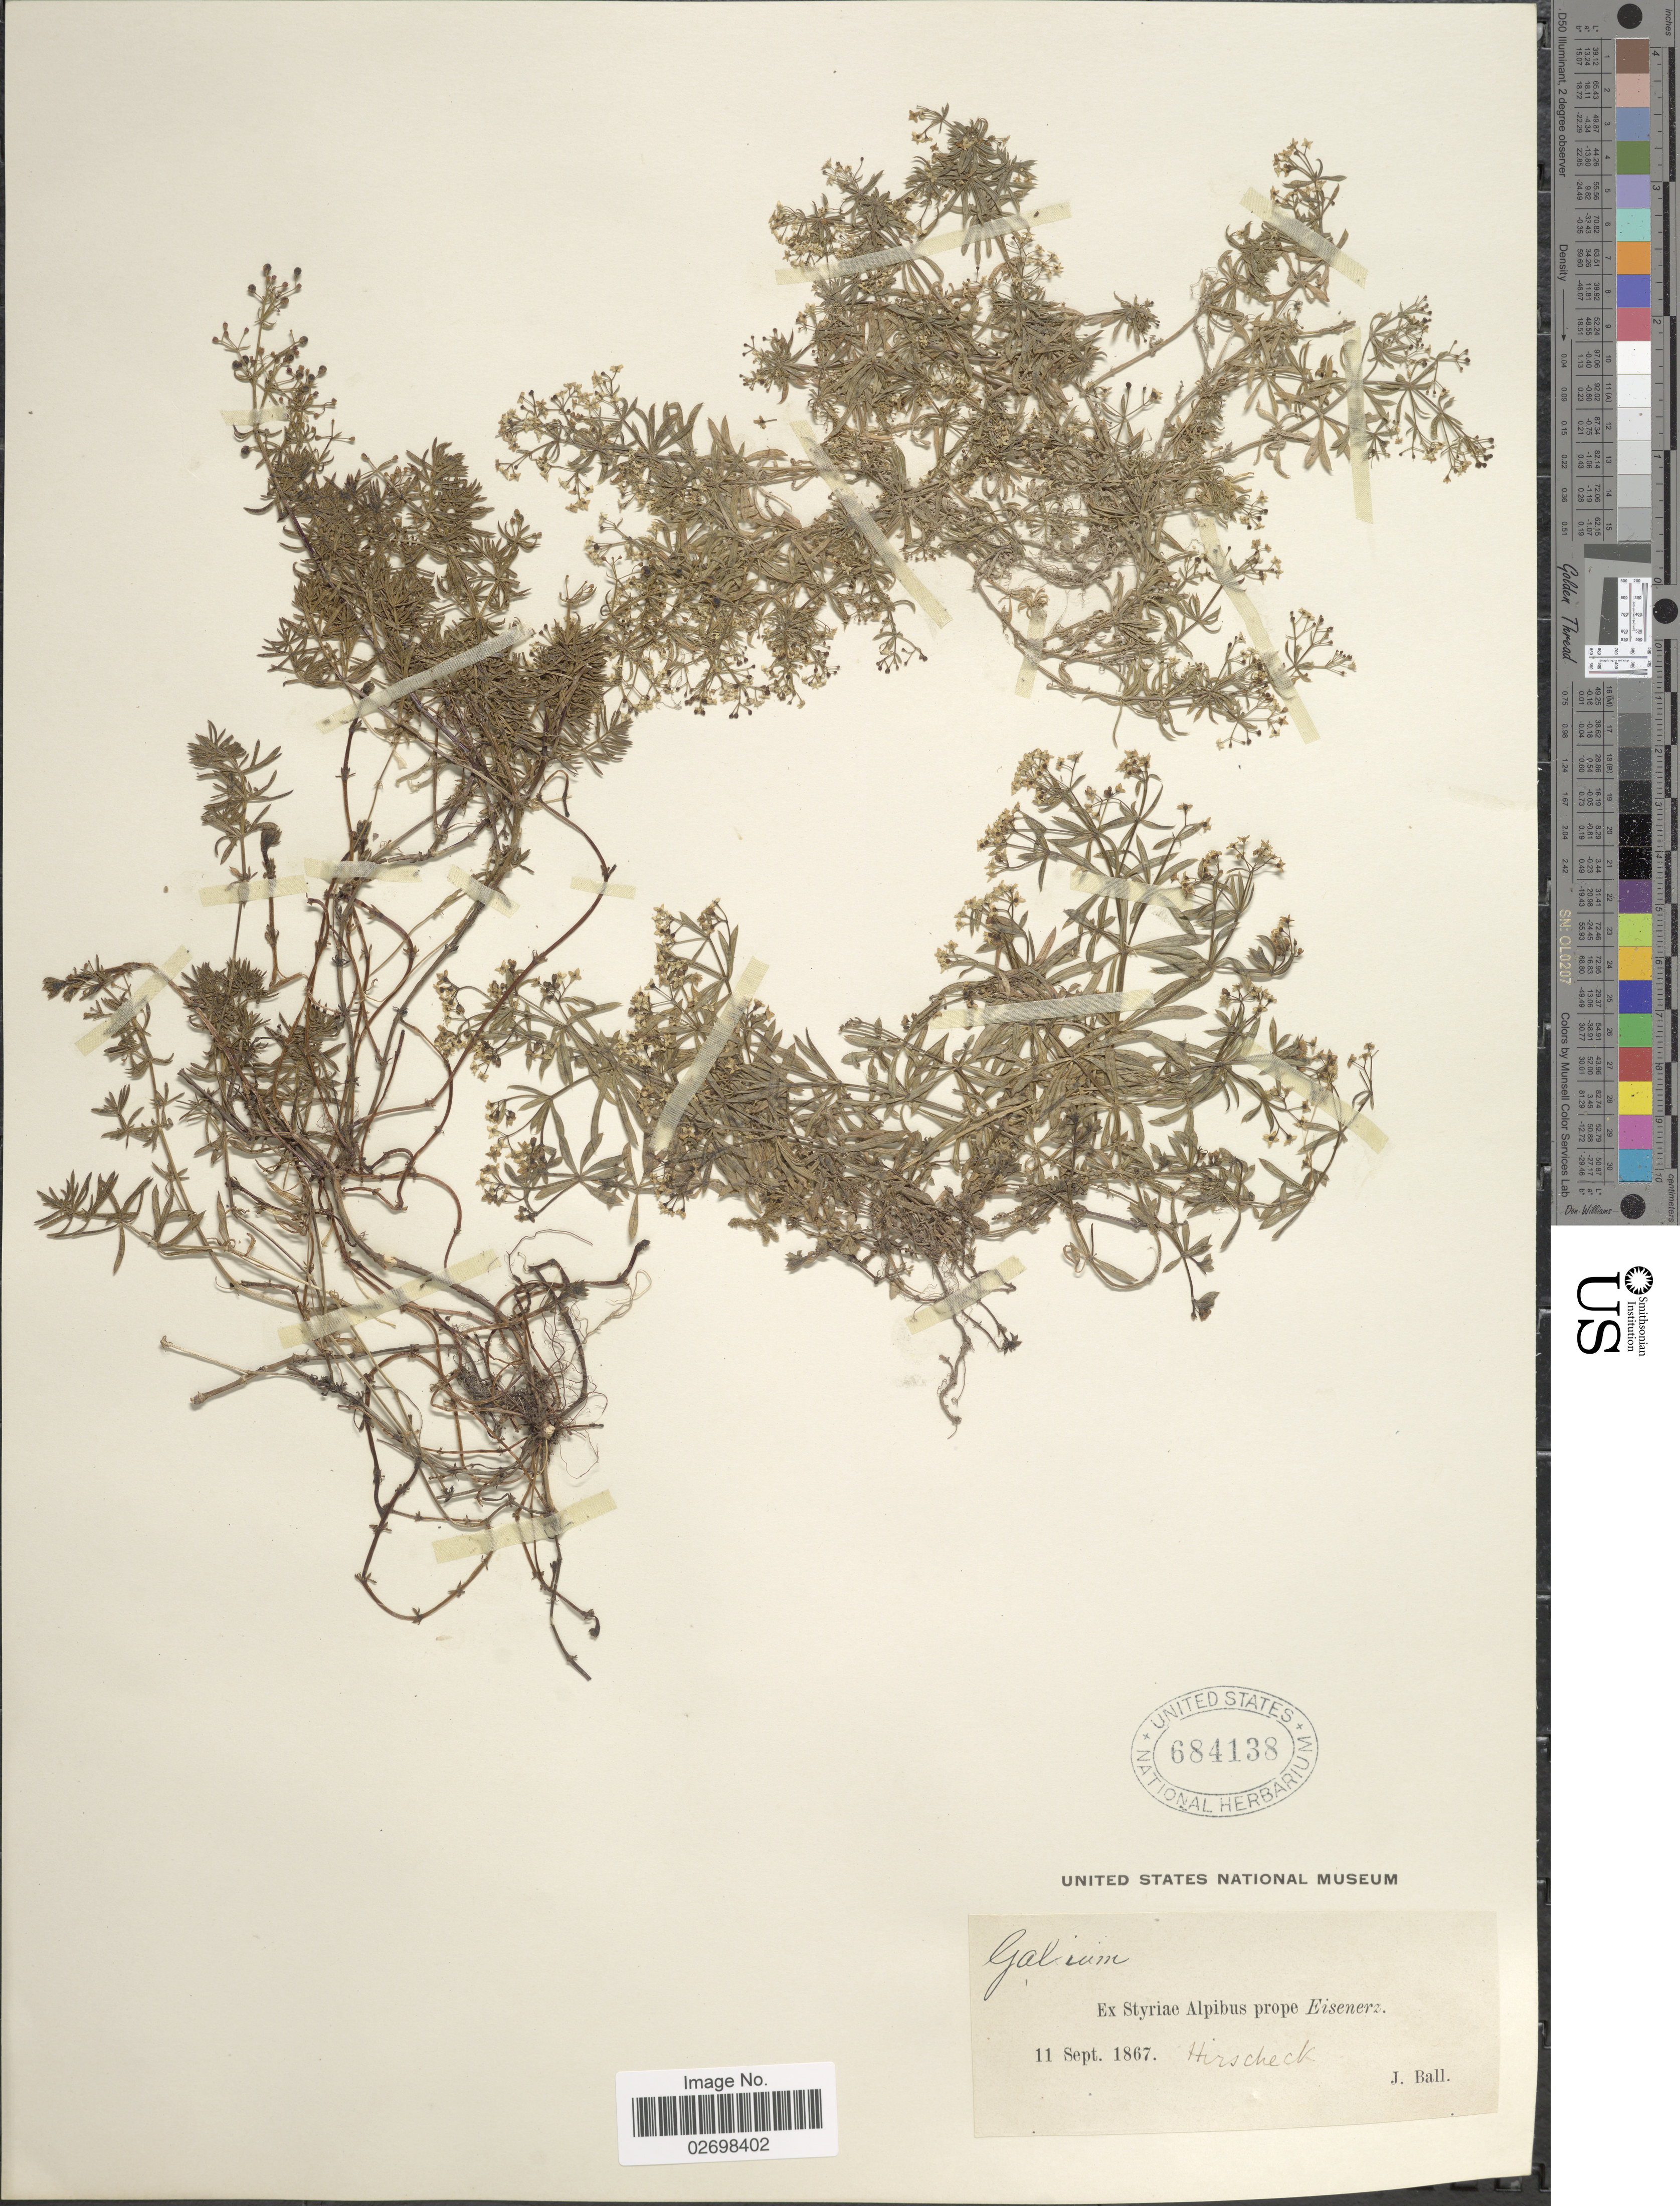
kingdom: Plantae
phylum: Tracheophyta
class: Magnoliopsida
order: Gentianales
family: Rubiaceae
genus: Galium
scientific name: Galium sp.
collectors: J. Ball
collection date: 1867-09-11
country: Austria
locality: Styriae Alpibus prope Eisener, Hirscheck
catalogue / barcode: US 684138